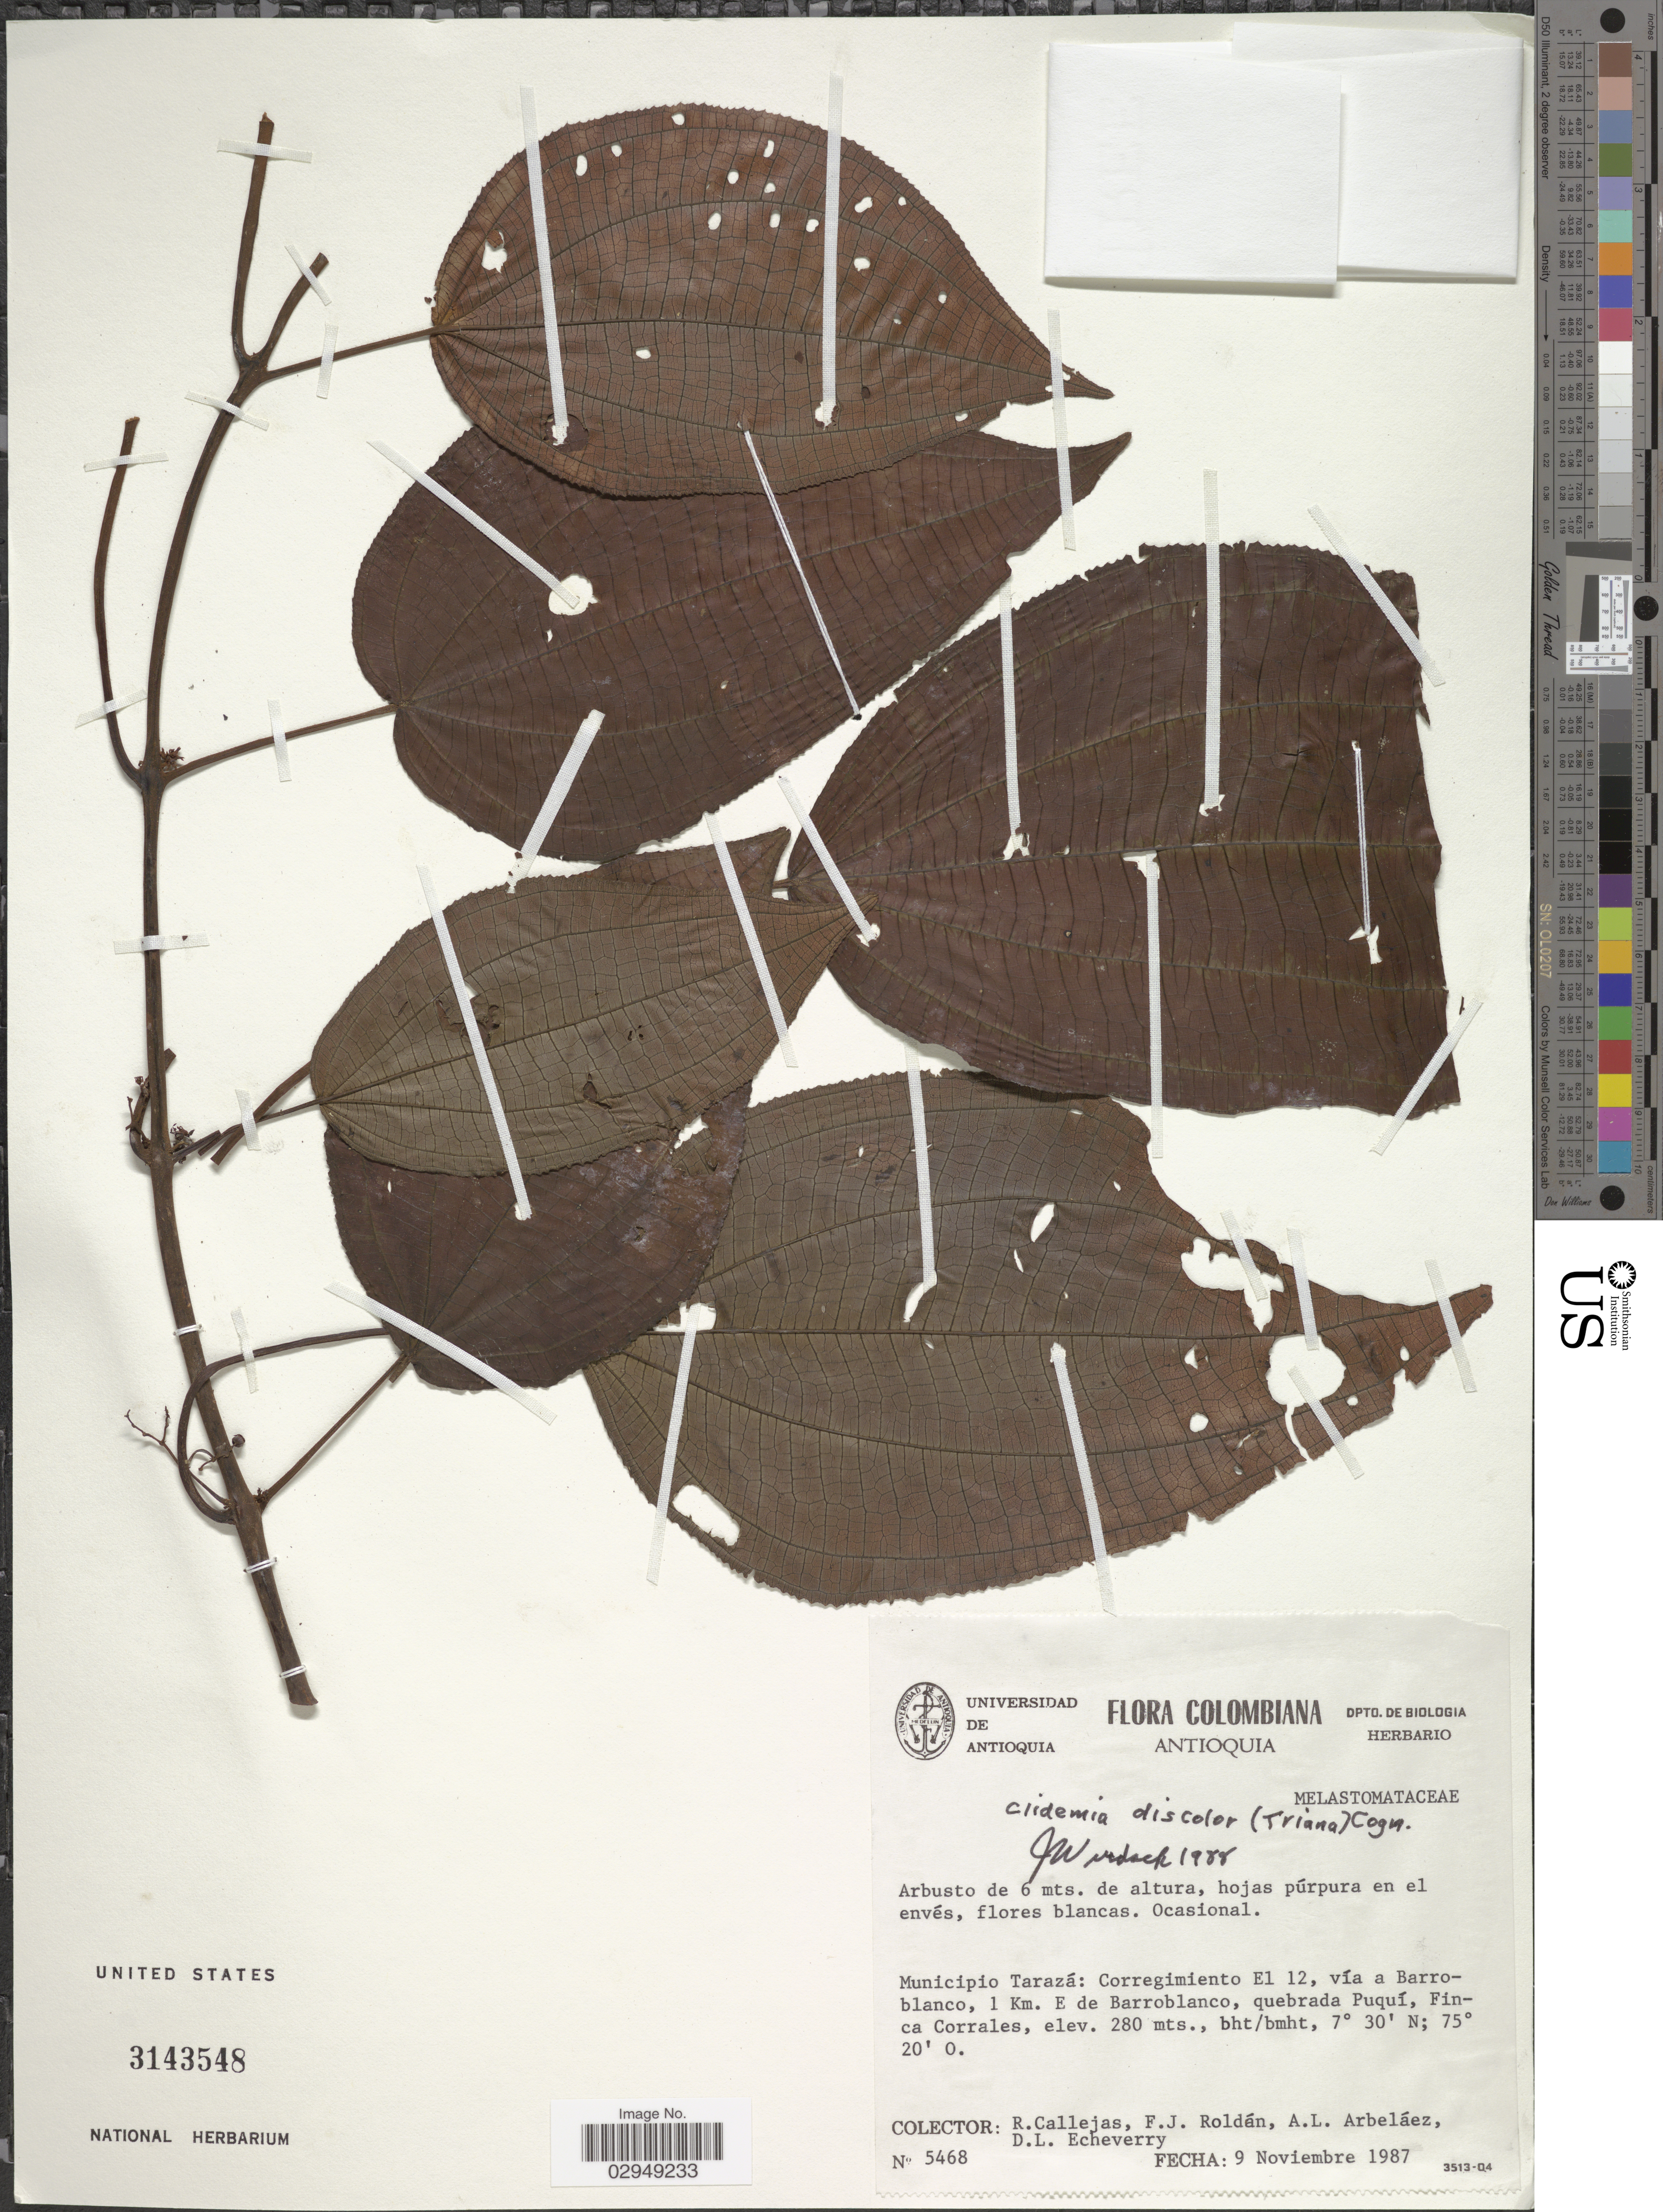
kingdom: Plantae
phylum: Tracheophyta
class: Magnoliopsida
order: Myrtales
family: Melastomataceae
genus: Clidemia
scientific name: Clidemia discolor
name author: (Triana) Cogn.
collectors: R. Callejas, F. J. Roldán, A. Arbeláez Alvarez & D. Echeverry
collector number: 5468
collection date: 1987-11-09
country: Colombia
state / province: Antioquia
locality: Municipio Tarazá, Corregimiento El 12, vía a Barro blanco, 1 Km. E. de Barroblanco, quebrada Puquí, Finca Corrales.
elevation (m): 280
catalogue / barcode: US 3143548